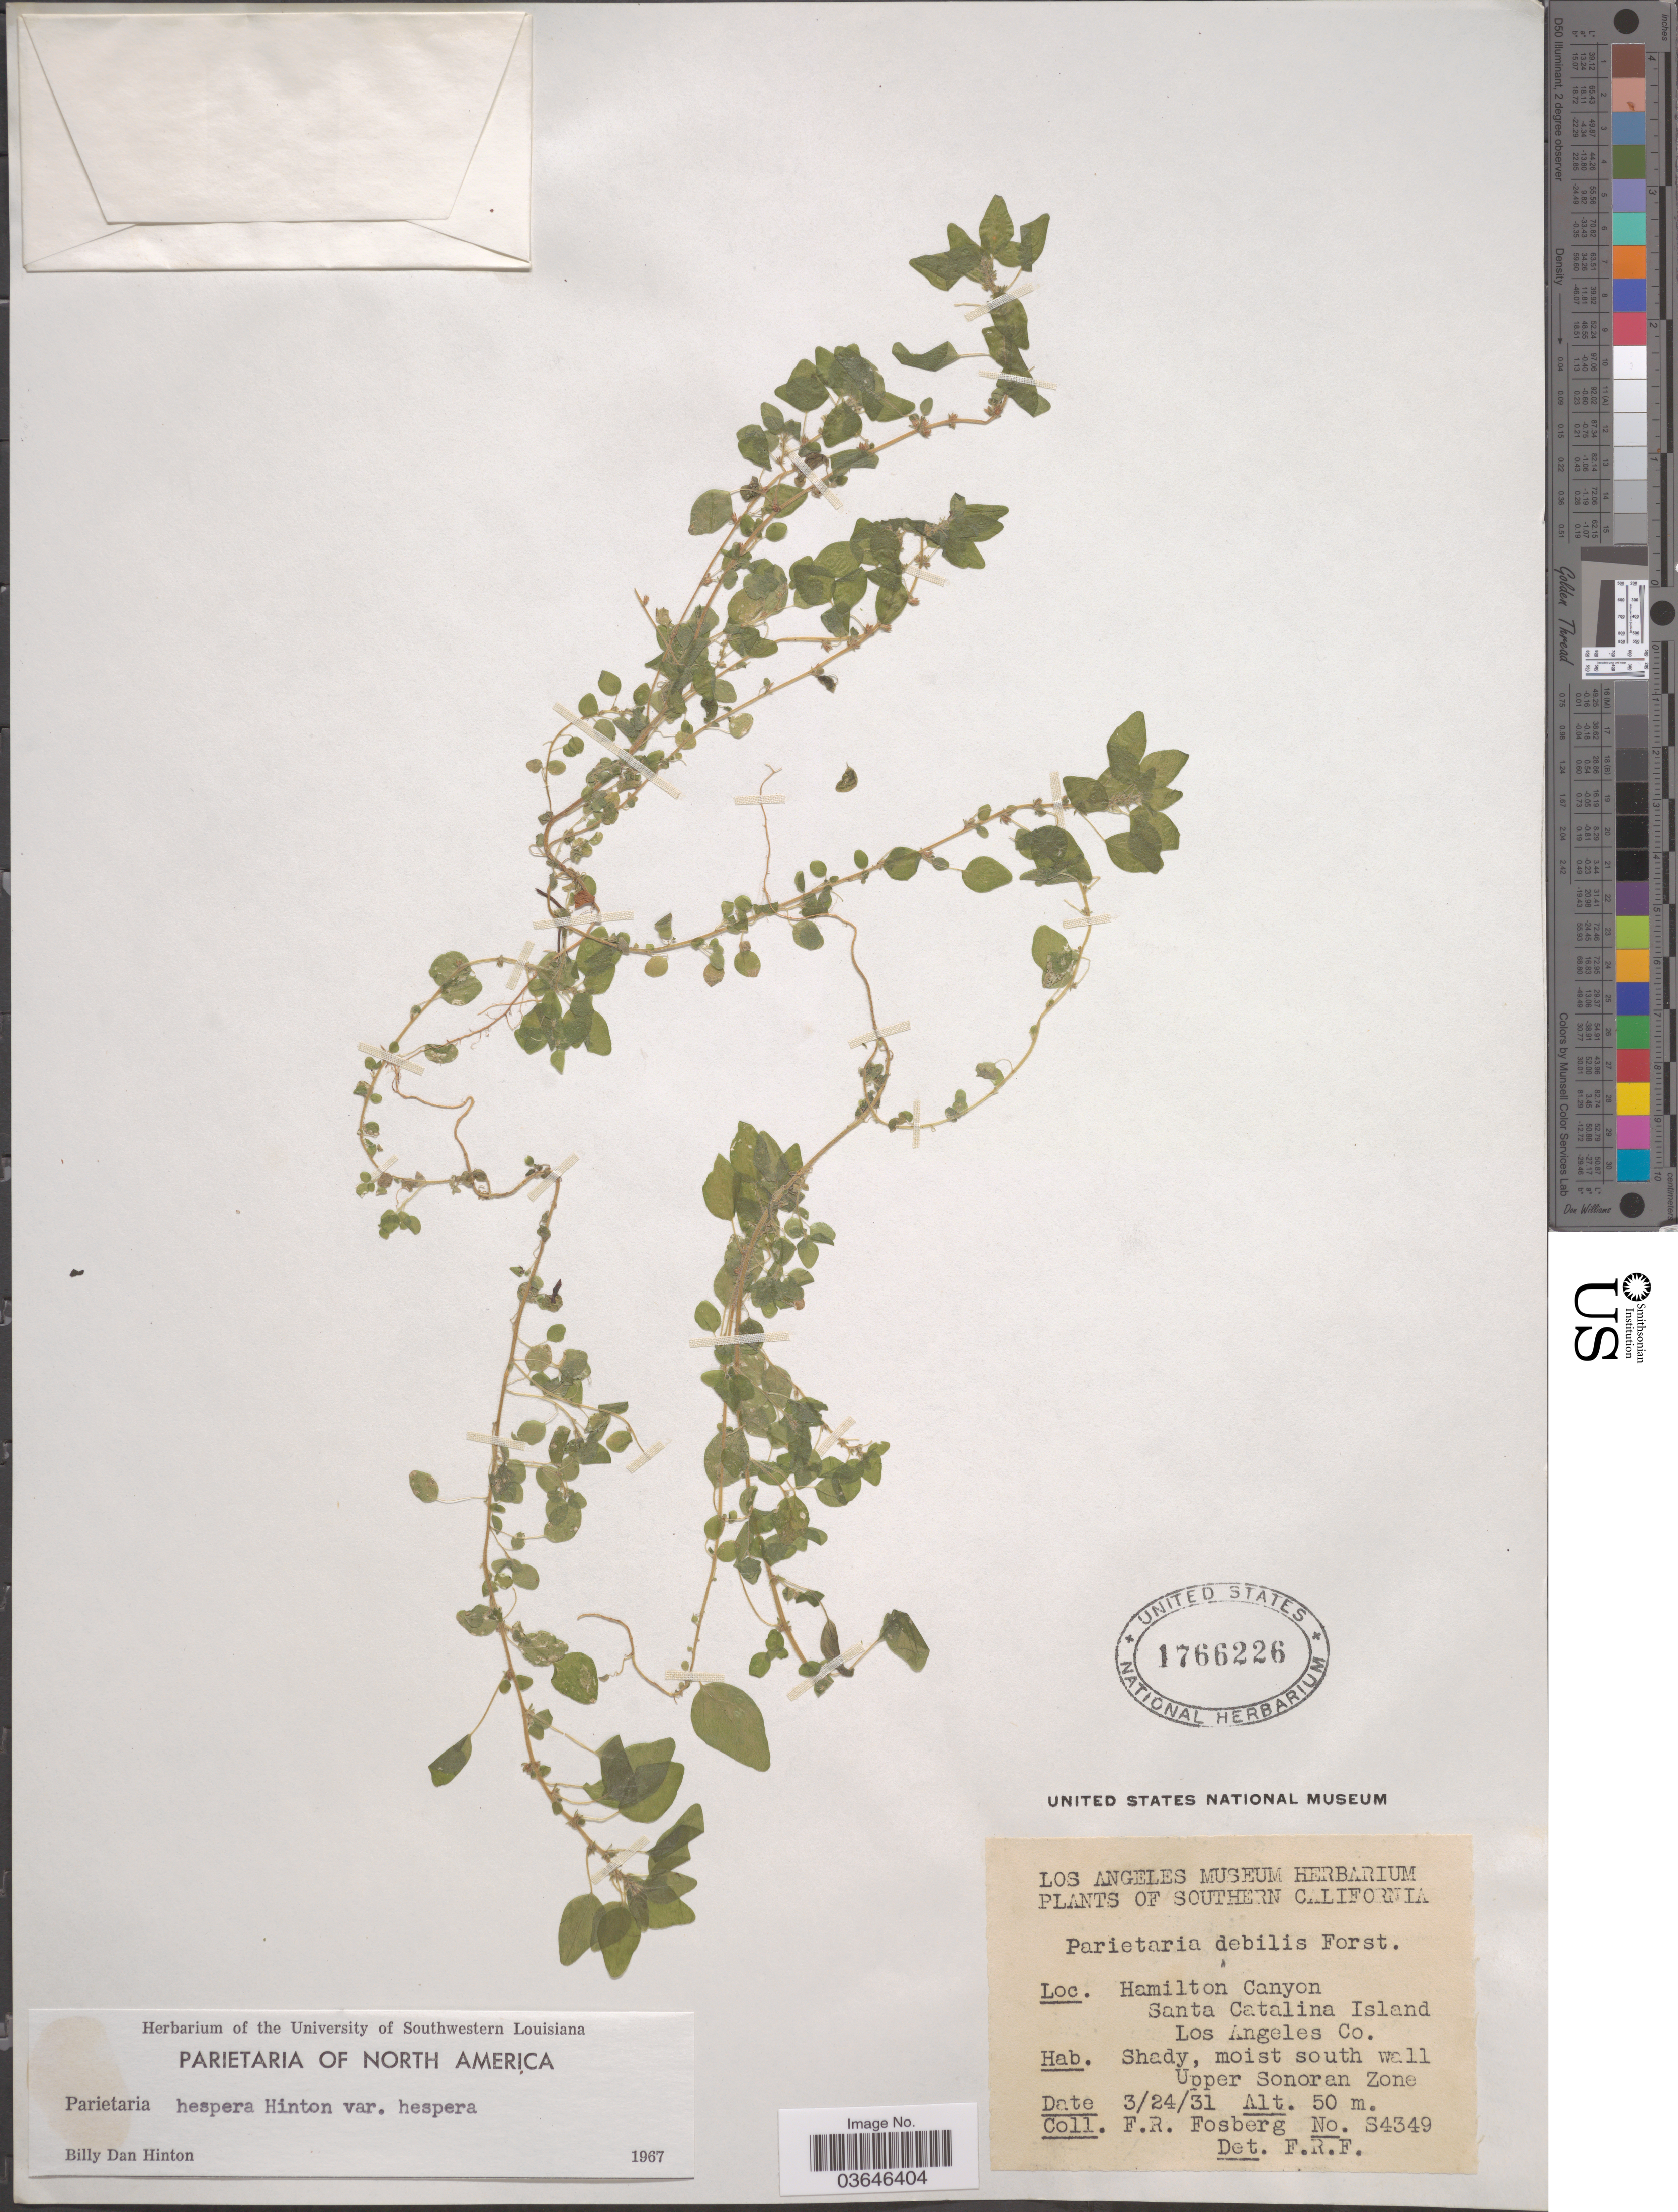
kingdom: Plantae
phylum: Tracheophyta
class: Magnoliopsida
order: Rosales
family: Urticaceae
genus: Parietaria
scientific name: Parietaria hespera var. hespera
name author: Hinton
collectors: F. R. Fosberg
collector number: S4349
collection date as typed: Transcribed d/m/y: 24/3/31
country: United States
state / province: California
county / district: Los Angeles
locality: Southern California. Hamilton Canyon, Santa Catalina Island. Los Angeles Co. Upper Sonoran Zone.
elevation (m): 50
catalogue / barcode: US 1766226